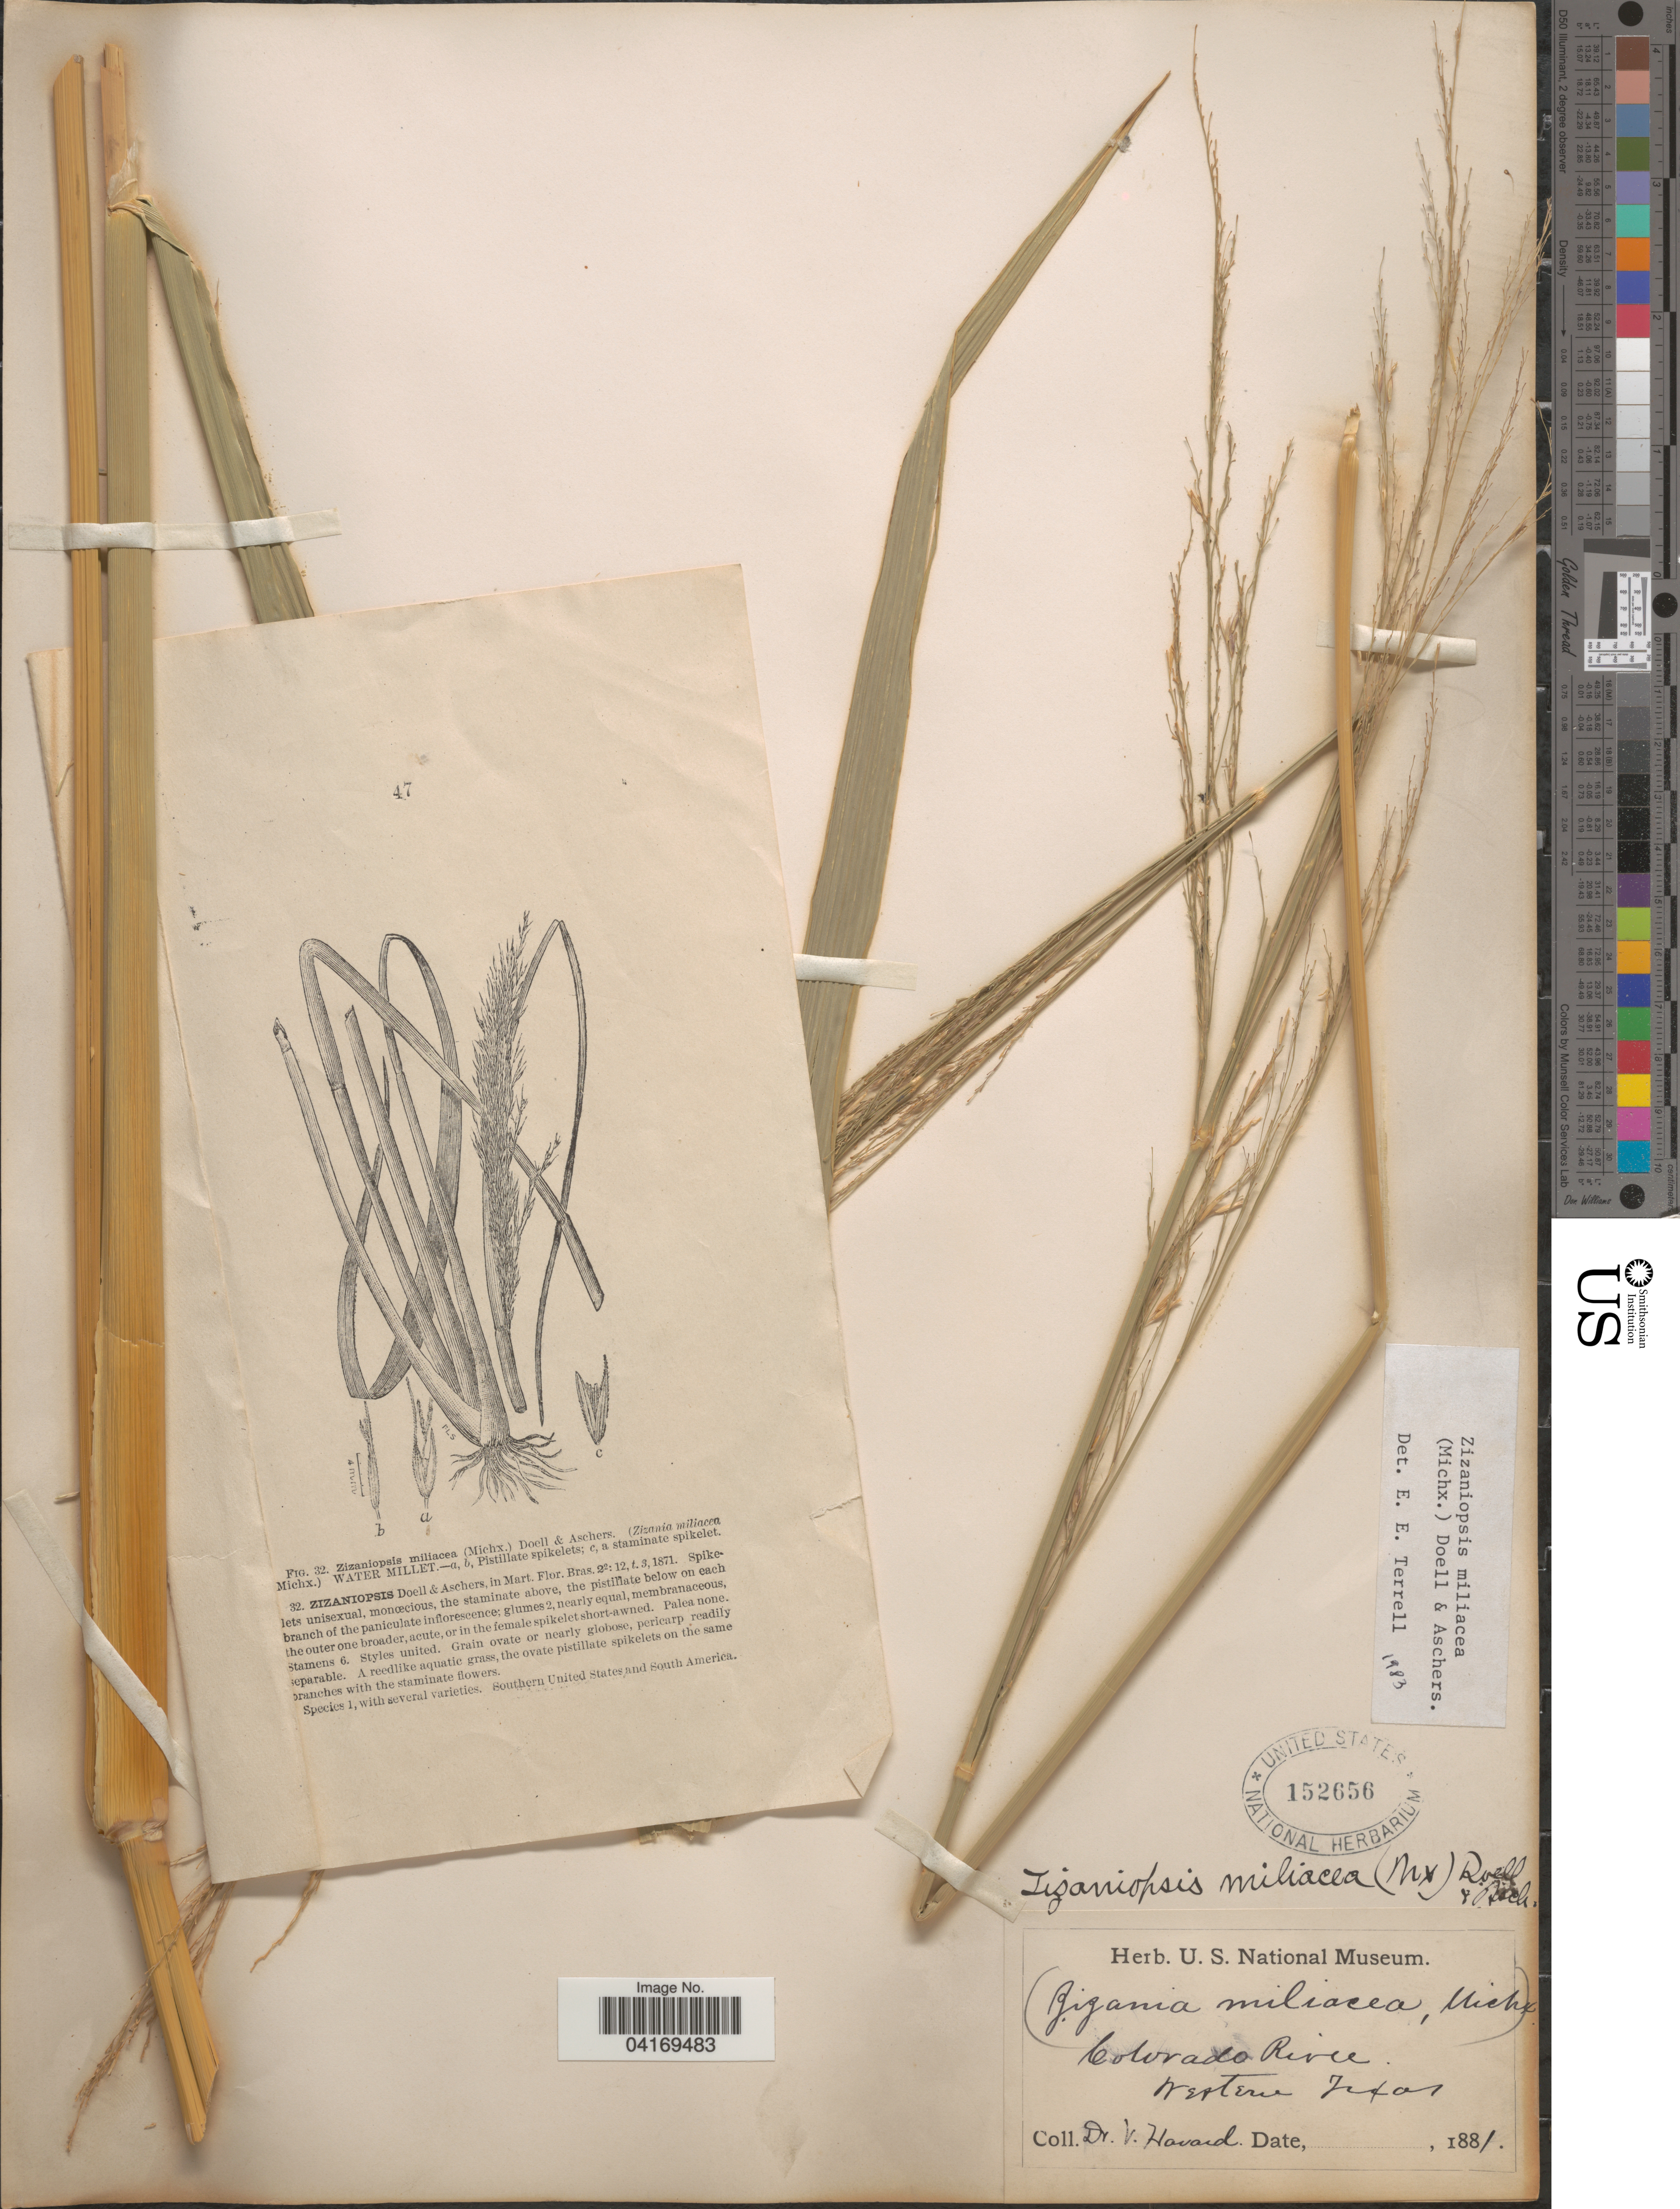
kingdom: Plantae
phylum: Tracheophyta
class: Liliopsida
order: Poales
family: Poaceae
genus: Zizaniopsis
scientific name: Zizaniopsis miliacea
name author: (Michx.) Döll & Asch.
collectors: V. Havard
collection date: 1881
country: United States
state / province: Texas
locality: Colorado River. Western Texas. Southern United States.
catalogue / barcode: US 152656